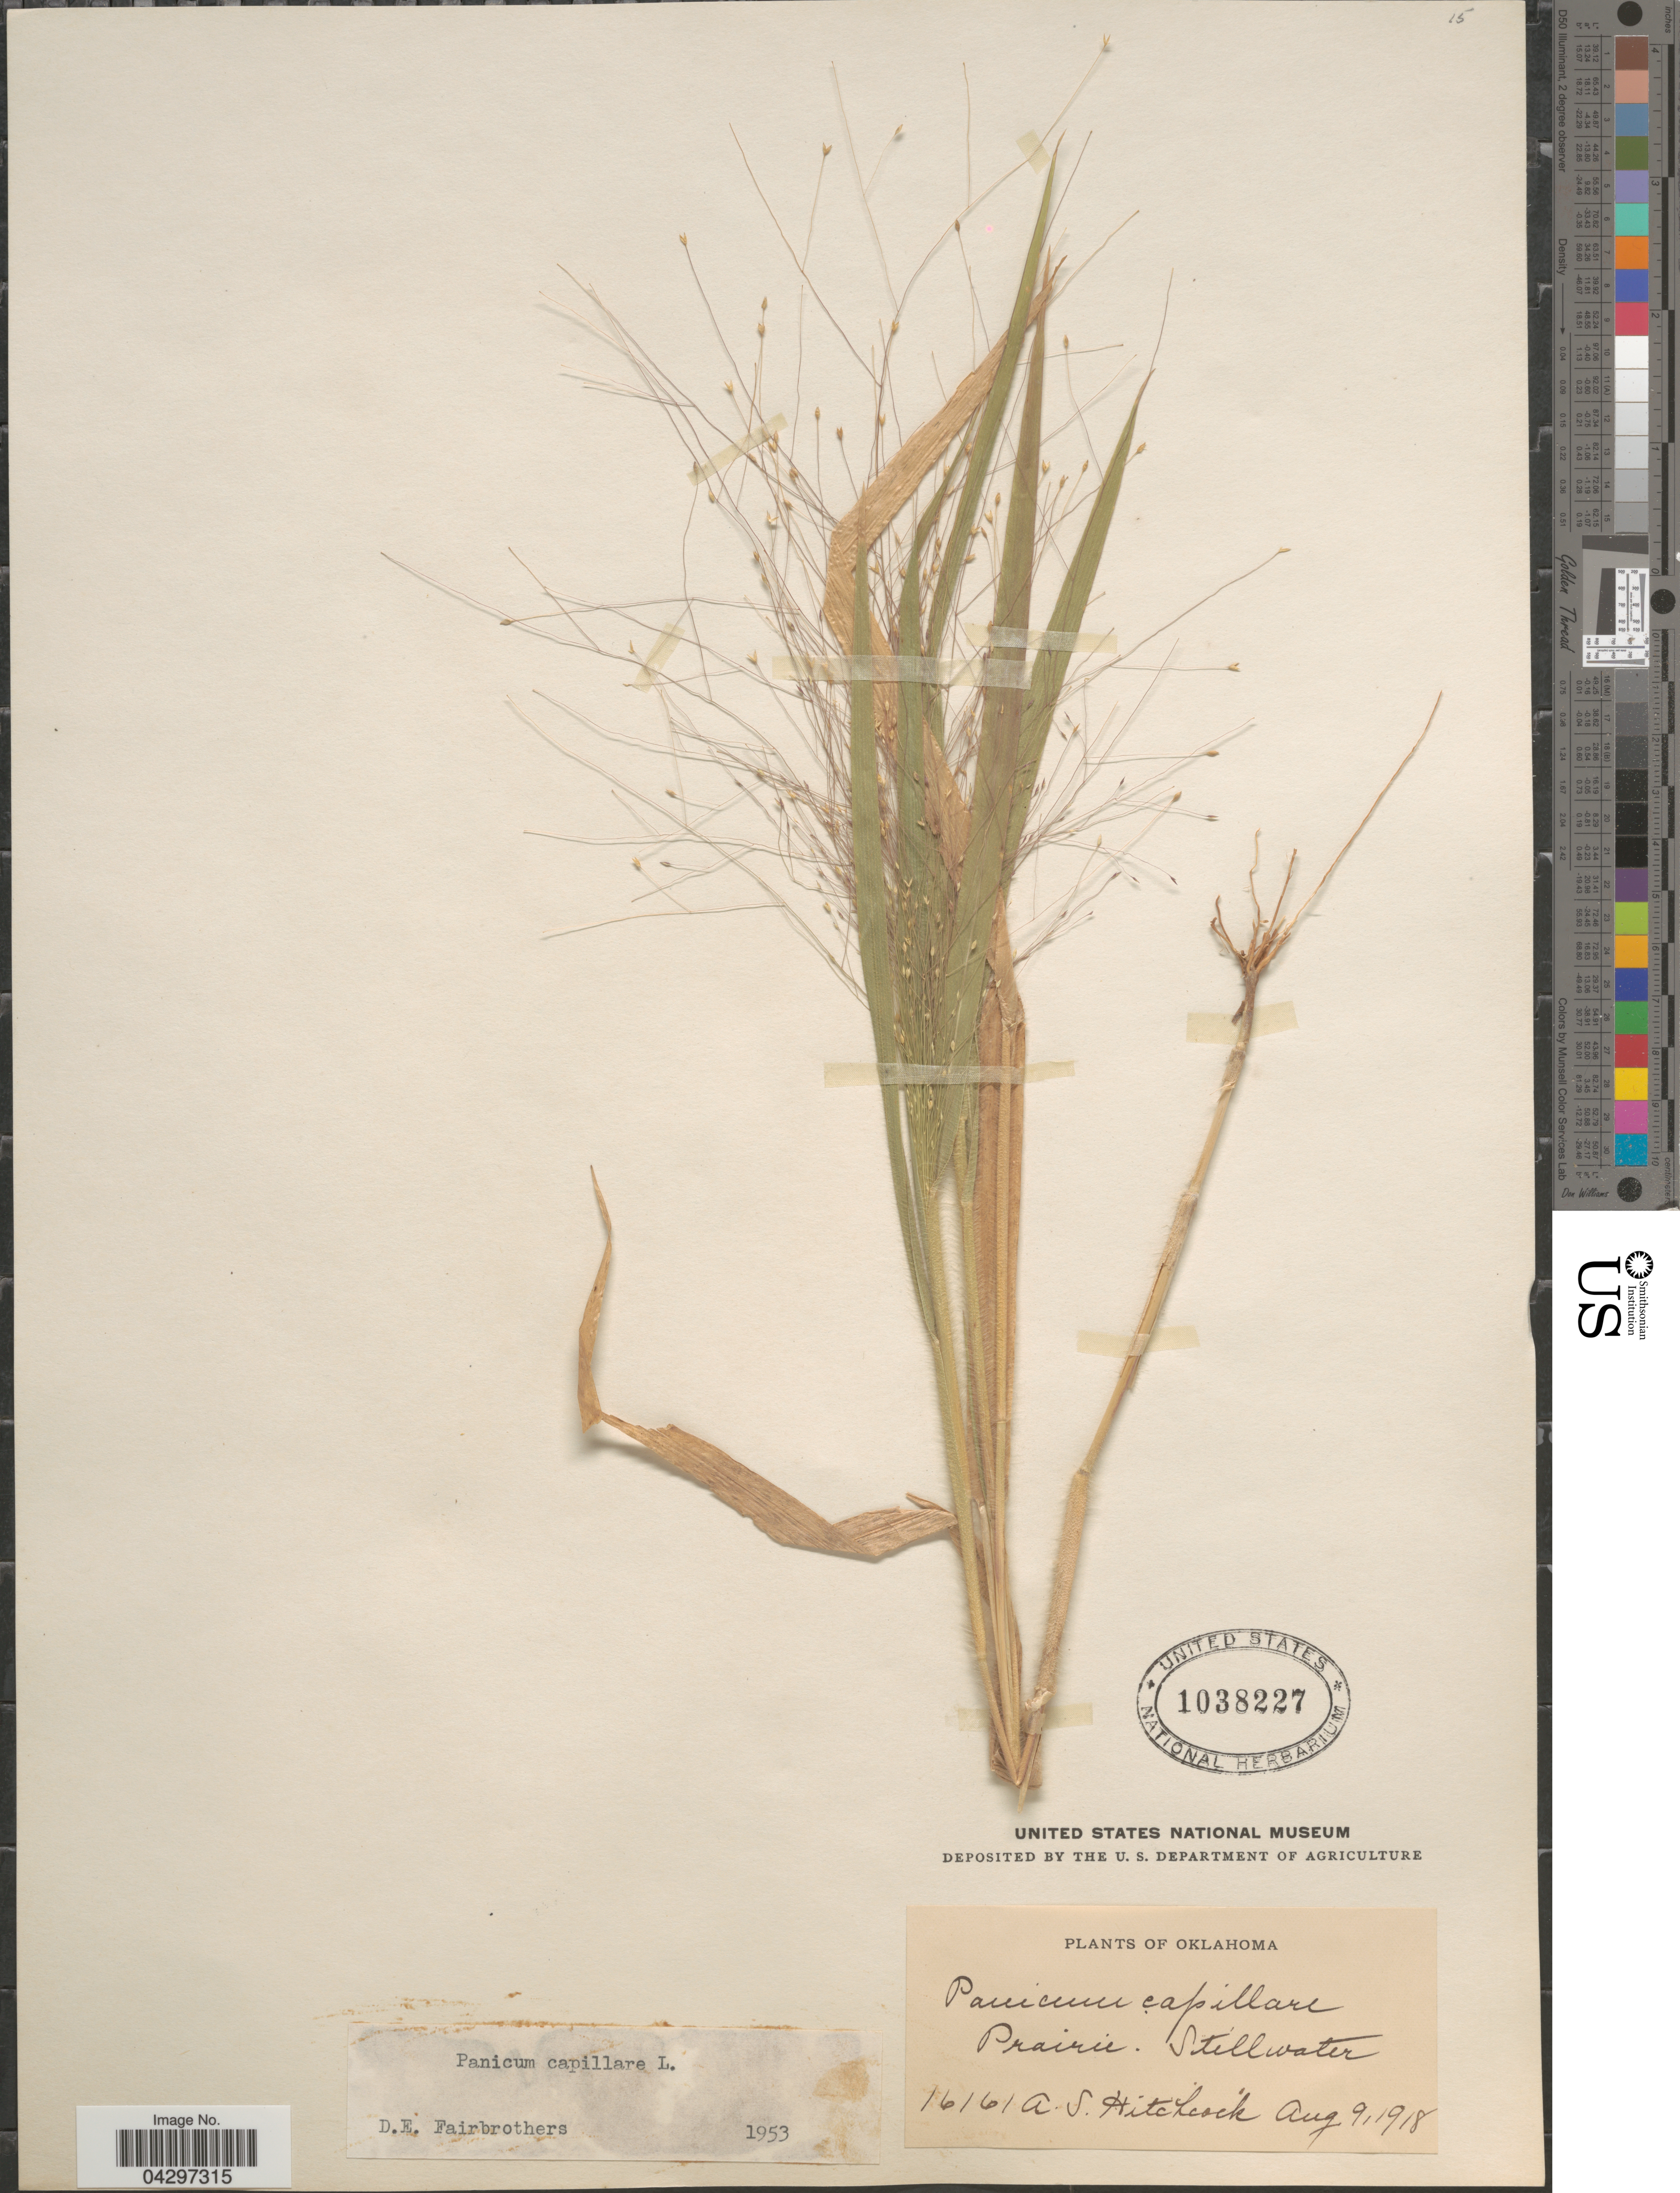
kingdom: Plantae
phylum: Tracheophyta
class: Liliopsida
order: Poales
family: Poaceae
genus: Panicum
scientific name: Panicum capillare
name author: L.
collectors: A. S. Hitchcock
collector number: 16161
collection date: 1918-08-09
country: United States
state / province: Oklahoma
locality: Prairie. Stillwater.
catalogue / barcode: US 1038227